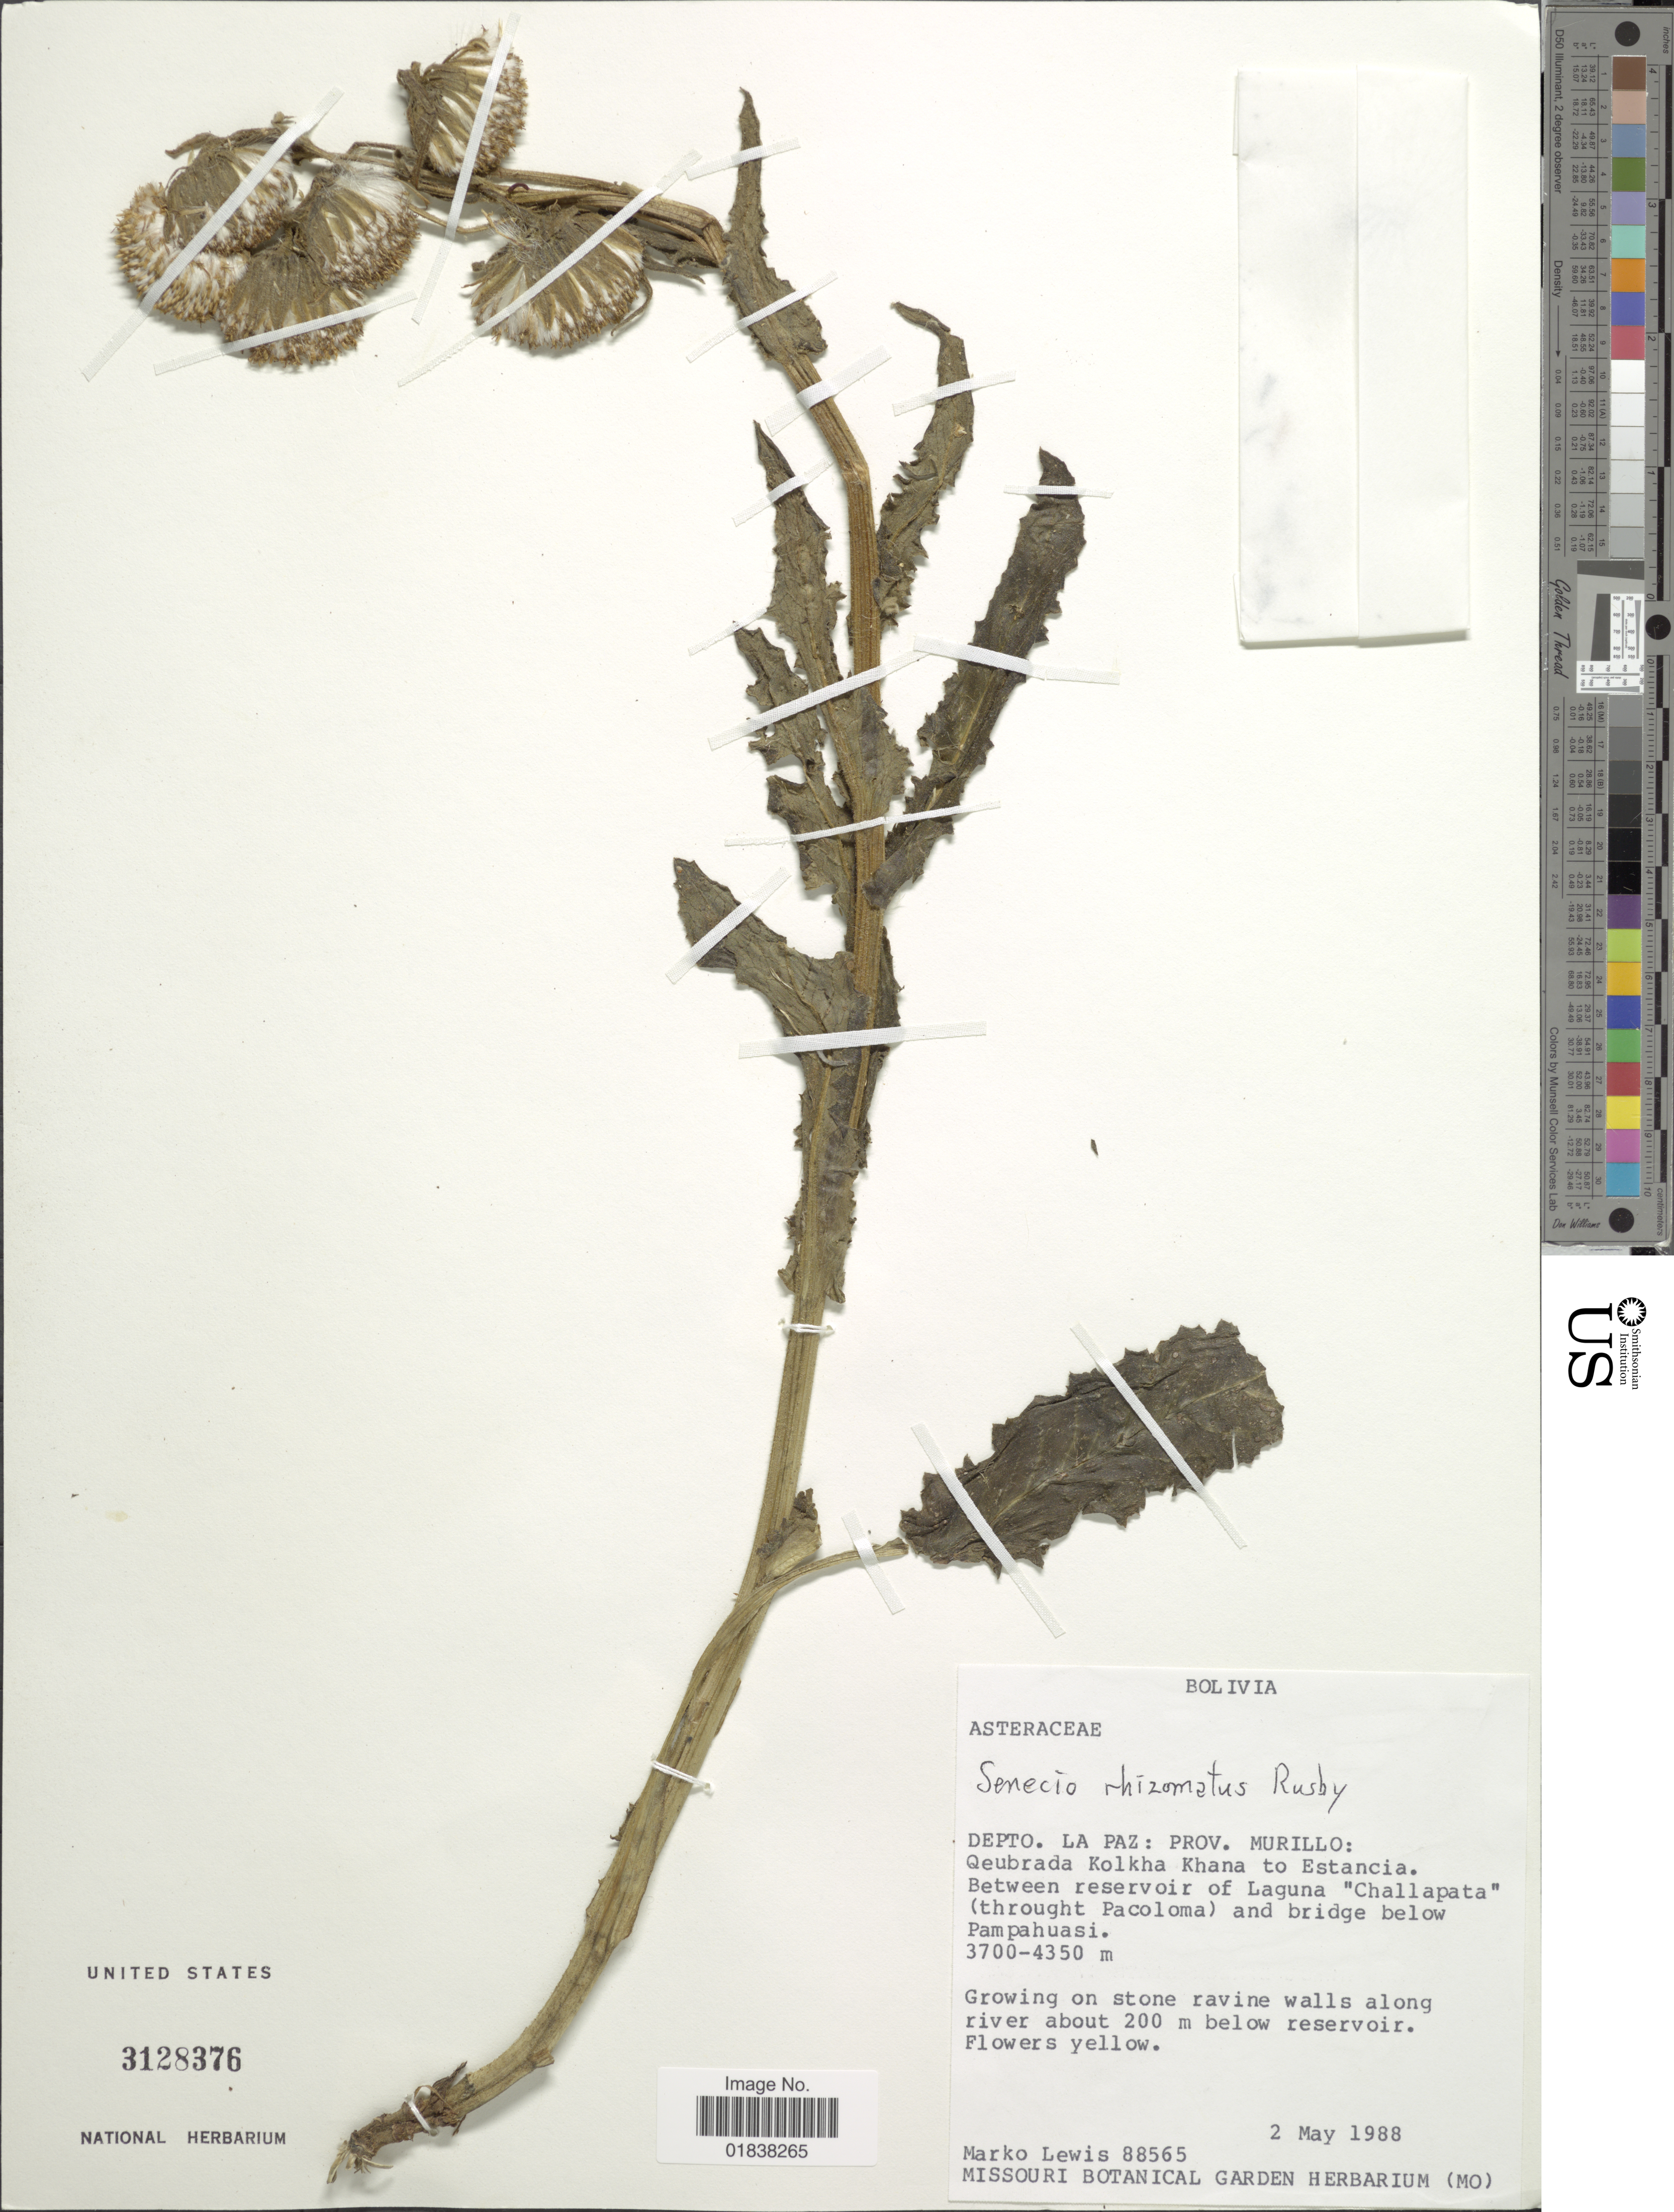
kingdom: Plantae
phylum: Tracheophyta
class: Magnoliopsida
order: Asterales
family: Asteraceae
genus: Senecio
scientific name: Senecio rhizomatus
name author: Rusby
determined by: Salomon, Luciana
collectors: M. A. Lewis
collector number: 88565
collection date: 1988-05-02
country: Bolivia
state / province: La Paz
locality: Prov. Murillo, Quebrada Kolkha Khana to Estancia, between reservoir of Laguna Challapata (throught Pacoloma) and bridge below Pampahuasi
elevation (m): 3700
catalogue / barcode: US 3128376